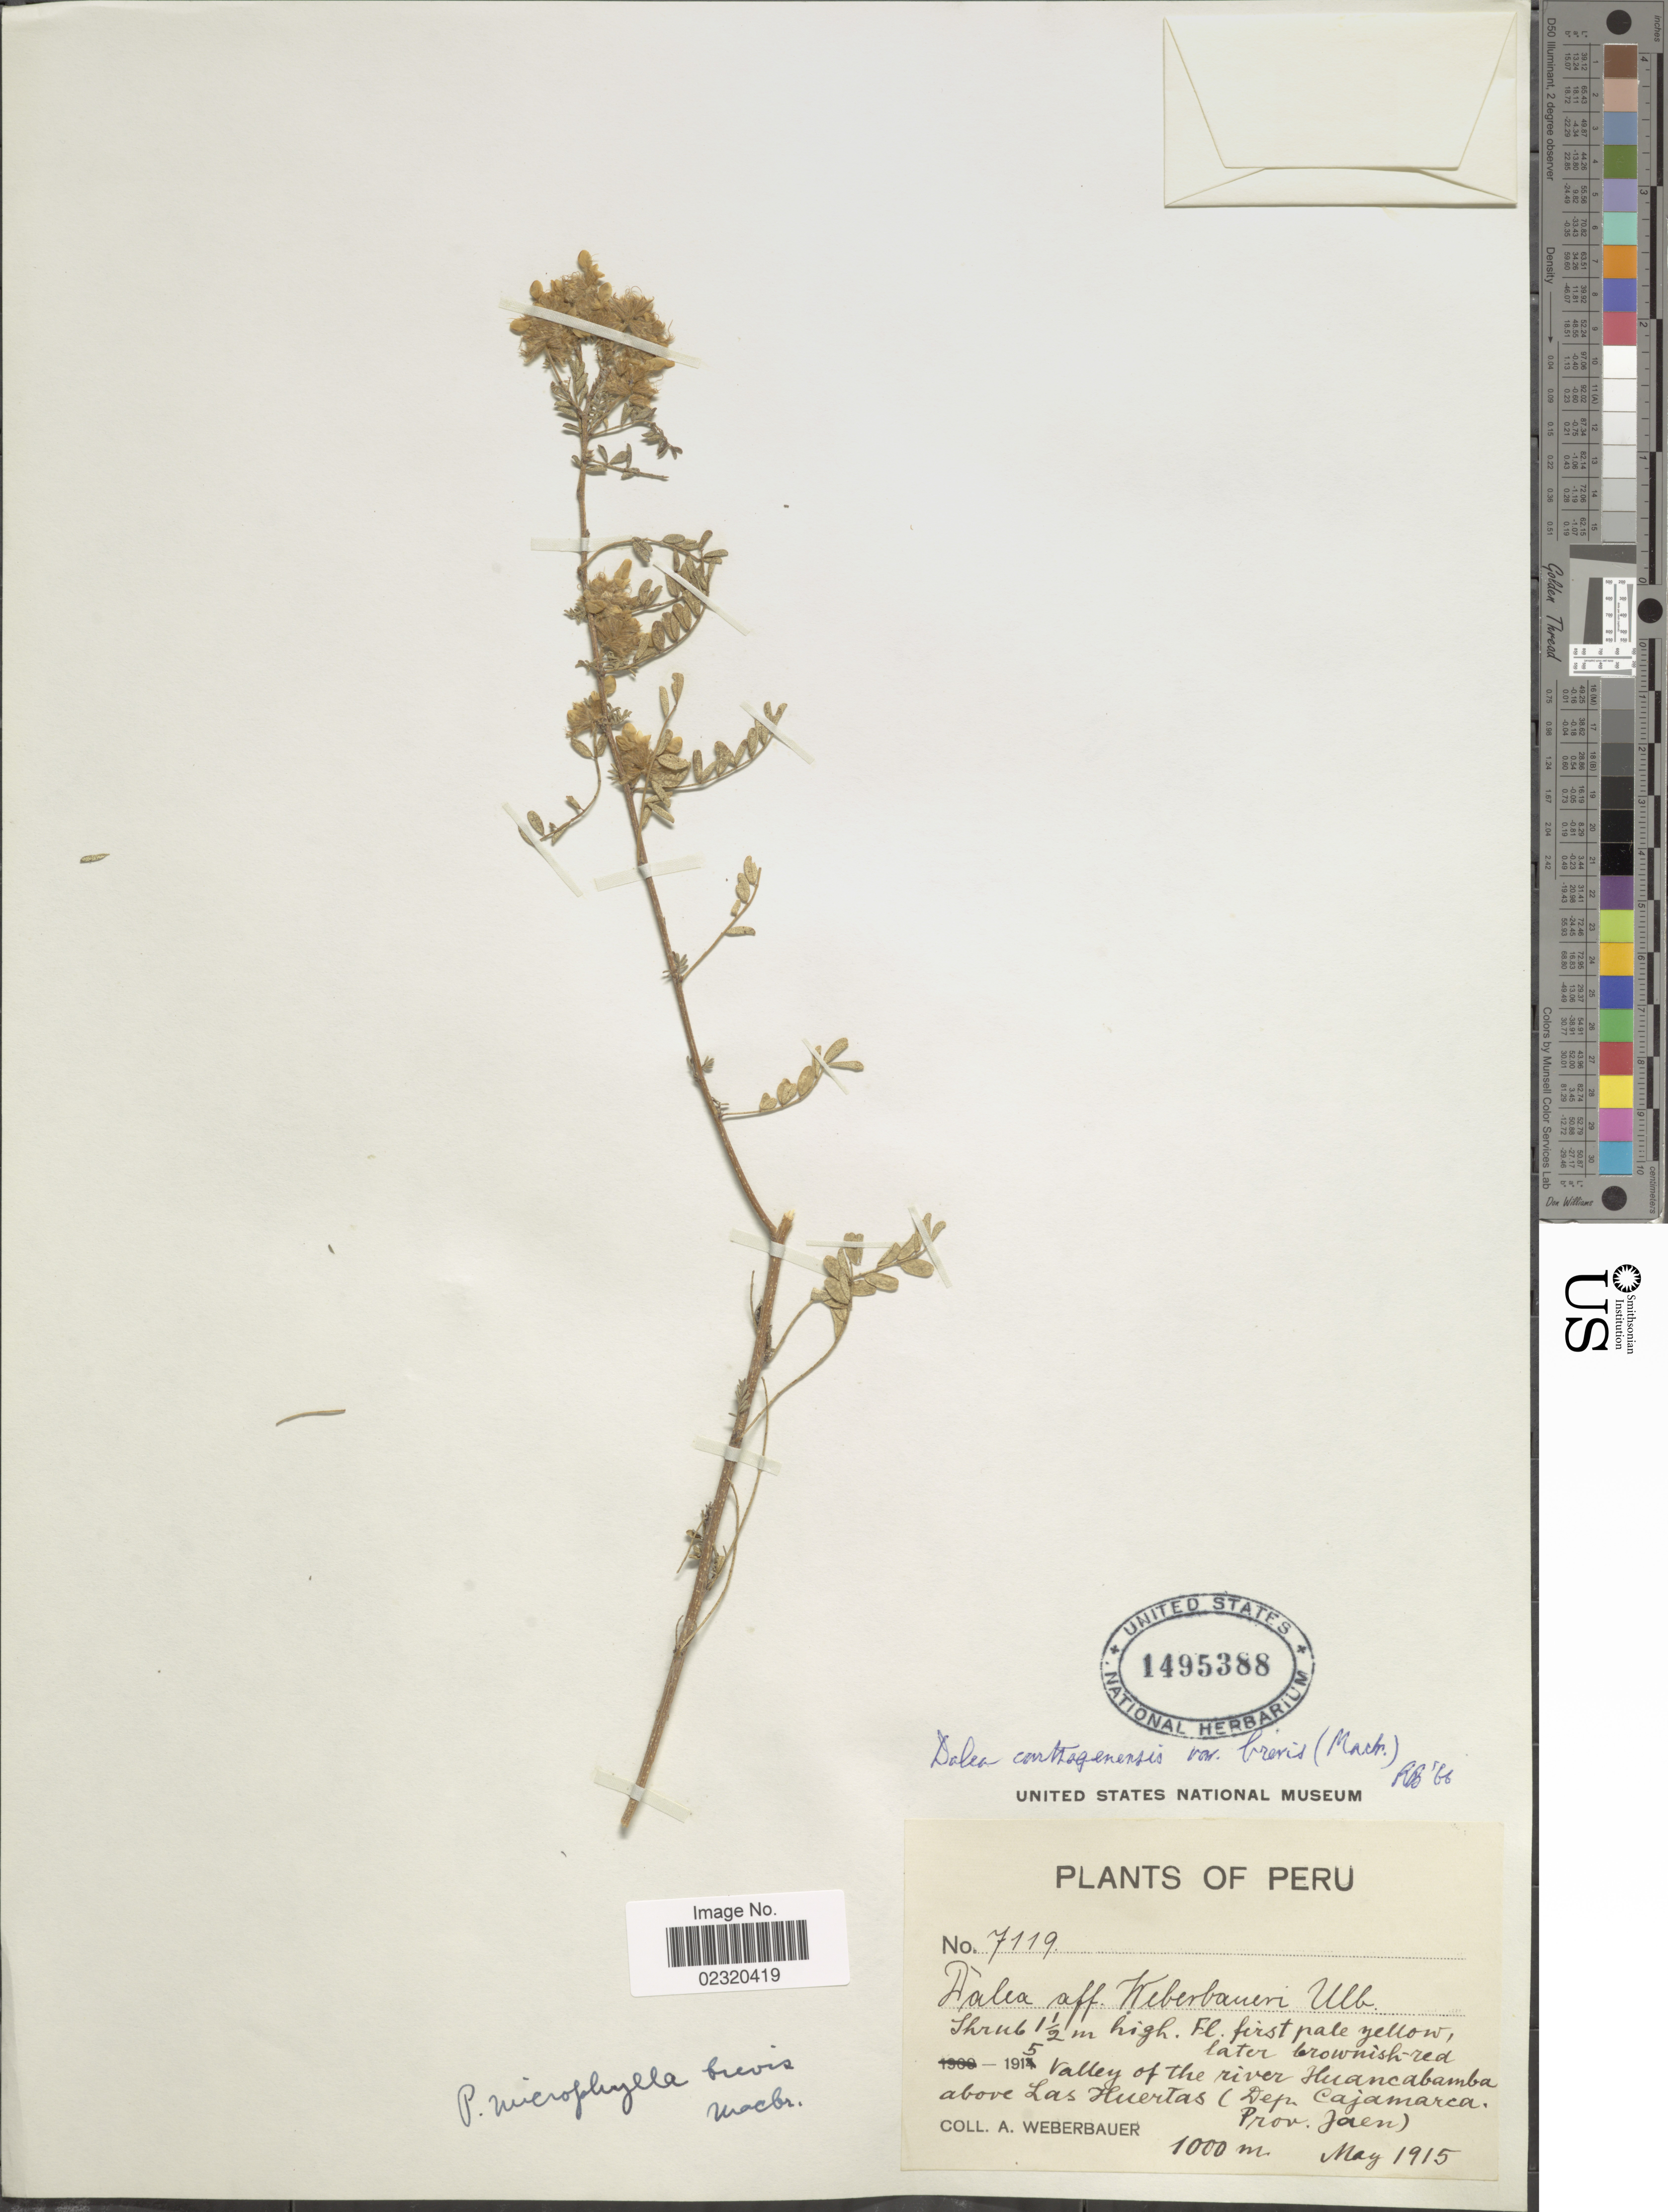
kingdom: Plantae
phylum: Tracheophyta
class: Magnoliopsida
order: Fabales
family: Fabaceae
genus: Dalea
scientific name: Dalea carthagenensis var. brevis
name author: (J.F. Macbr.) Barneby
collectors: A. Weberbauer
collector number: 7119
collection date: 1915-05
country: Peru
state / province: Cajamarca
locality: Valley of the River Huancabamba, above Las Huertas, Prov. Jaen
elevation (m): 1000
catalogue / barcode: US 1495388